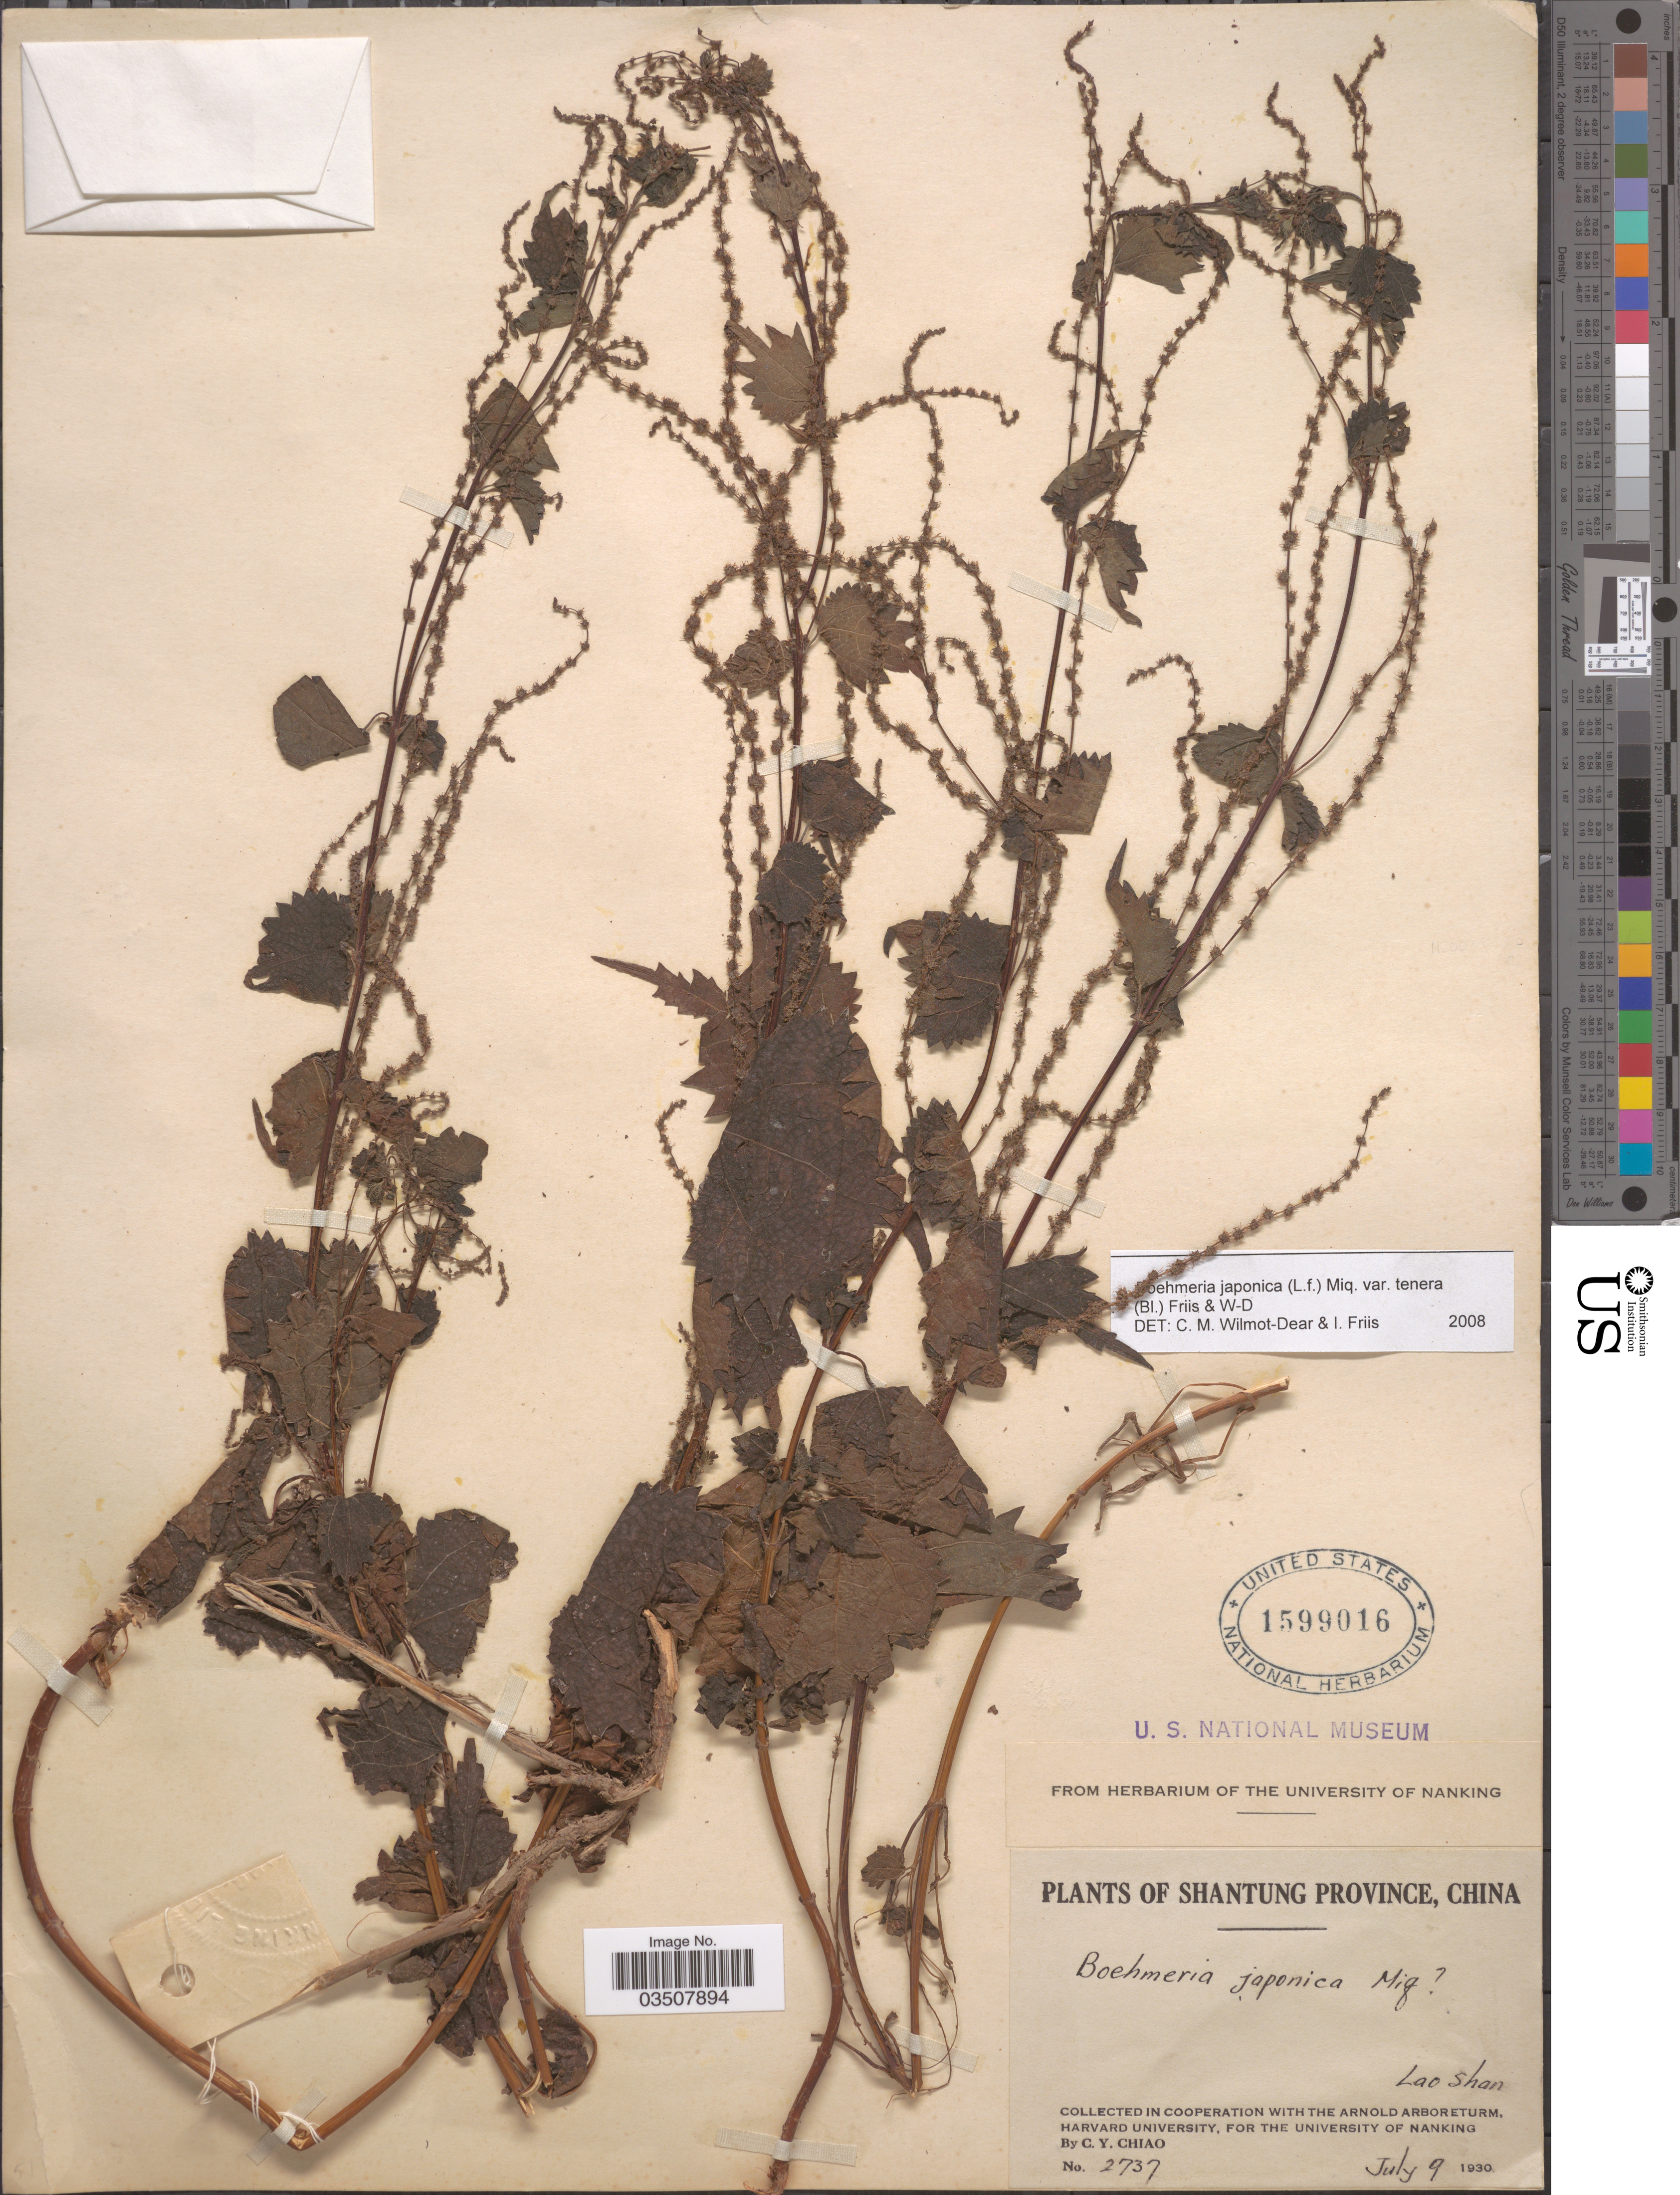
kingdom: Plantae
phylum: Tracheophyta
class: Magnoliopsida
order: Rosales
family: Urticaceae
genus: Boehmeria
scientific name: Boehmeria japonica var. tenera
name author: (Blume) Friis & Wilmot-Dear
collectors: C. Y. Chiao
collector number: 2737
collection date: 1930-07-09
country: China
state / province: Shandong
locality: Shantung Province. Lao Shan.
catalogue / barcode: US 1599016